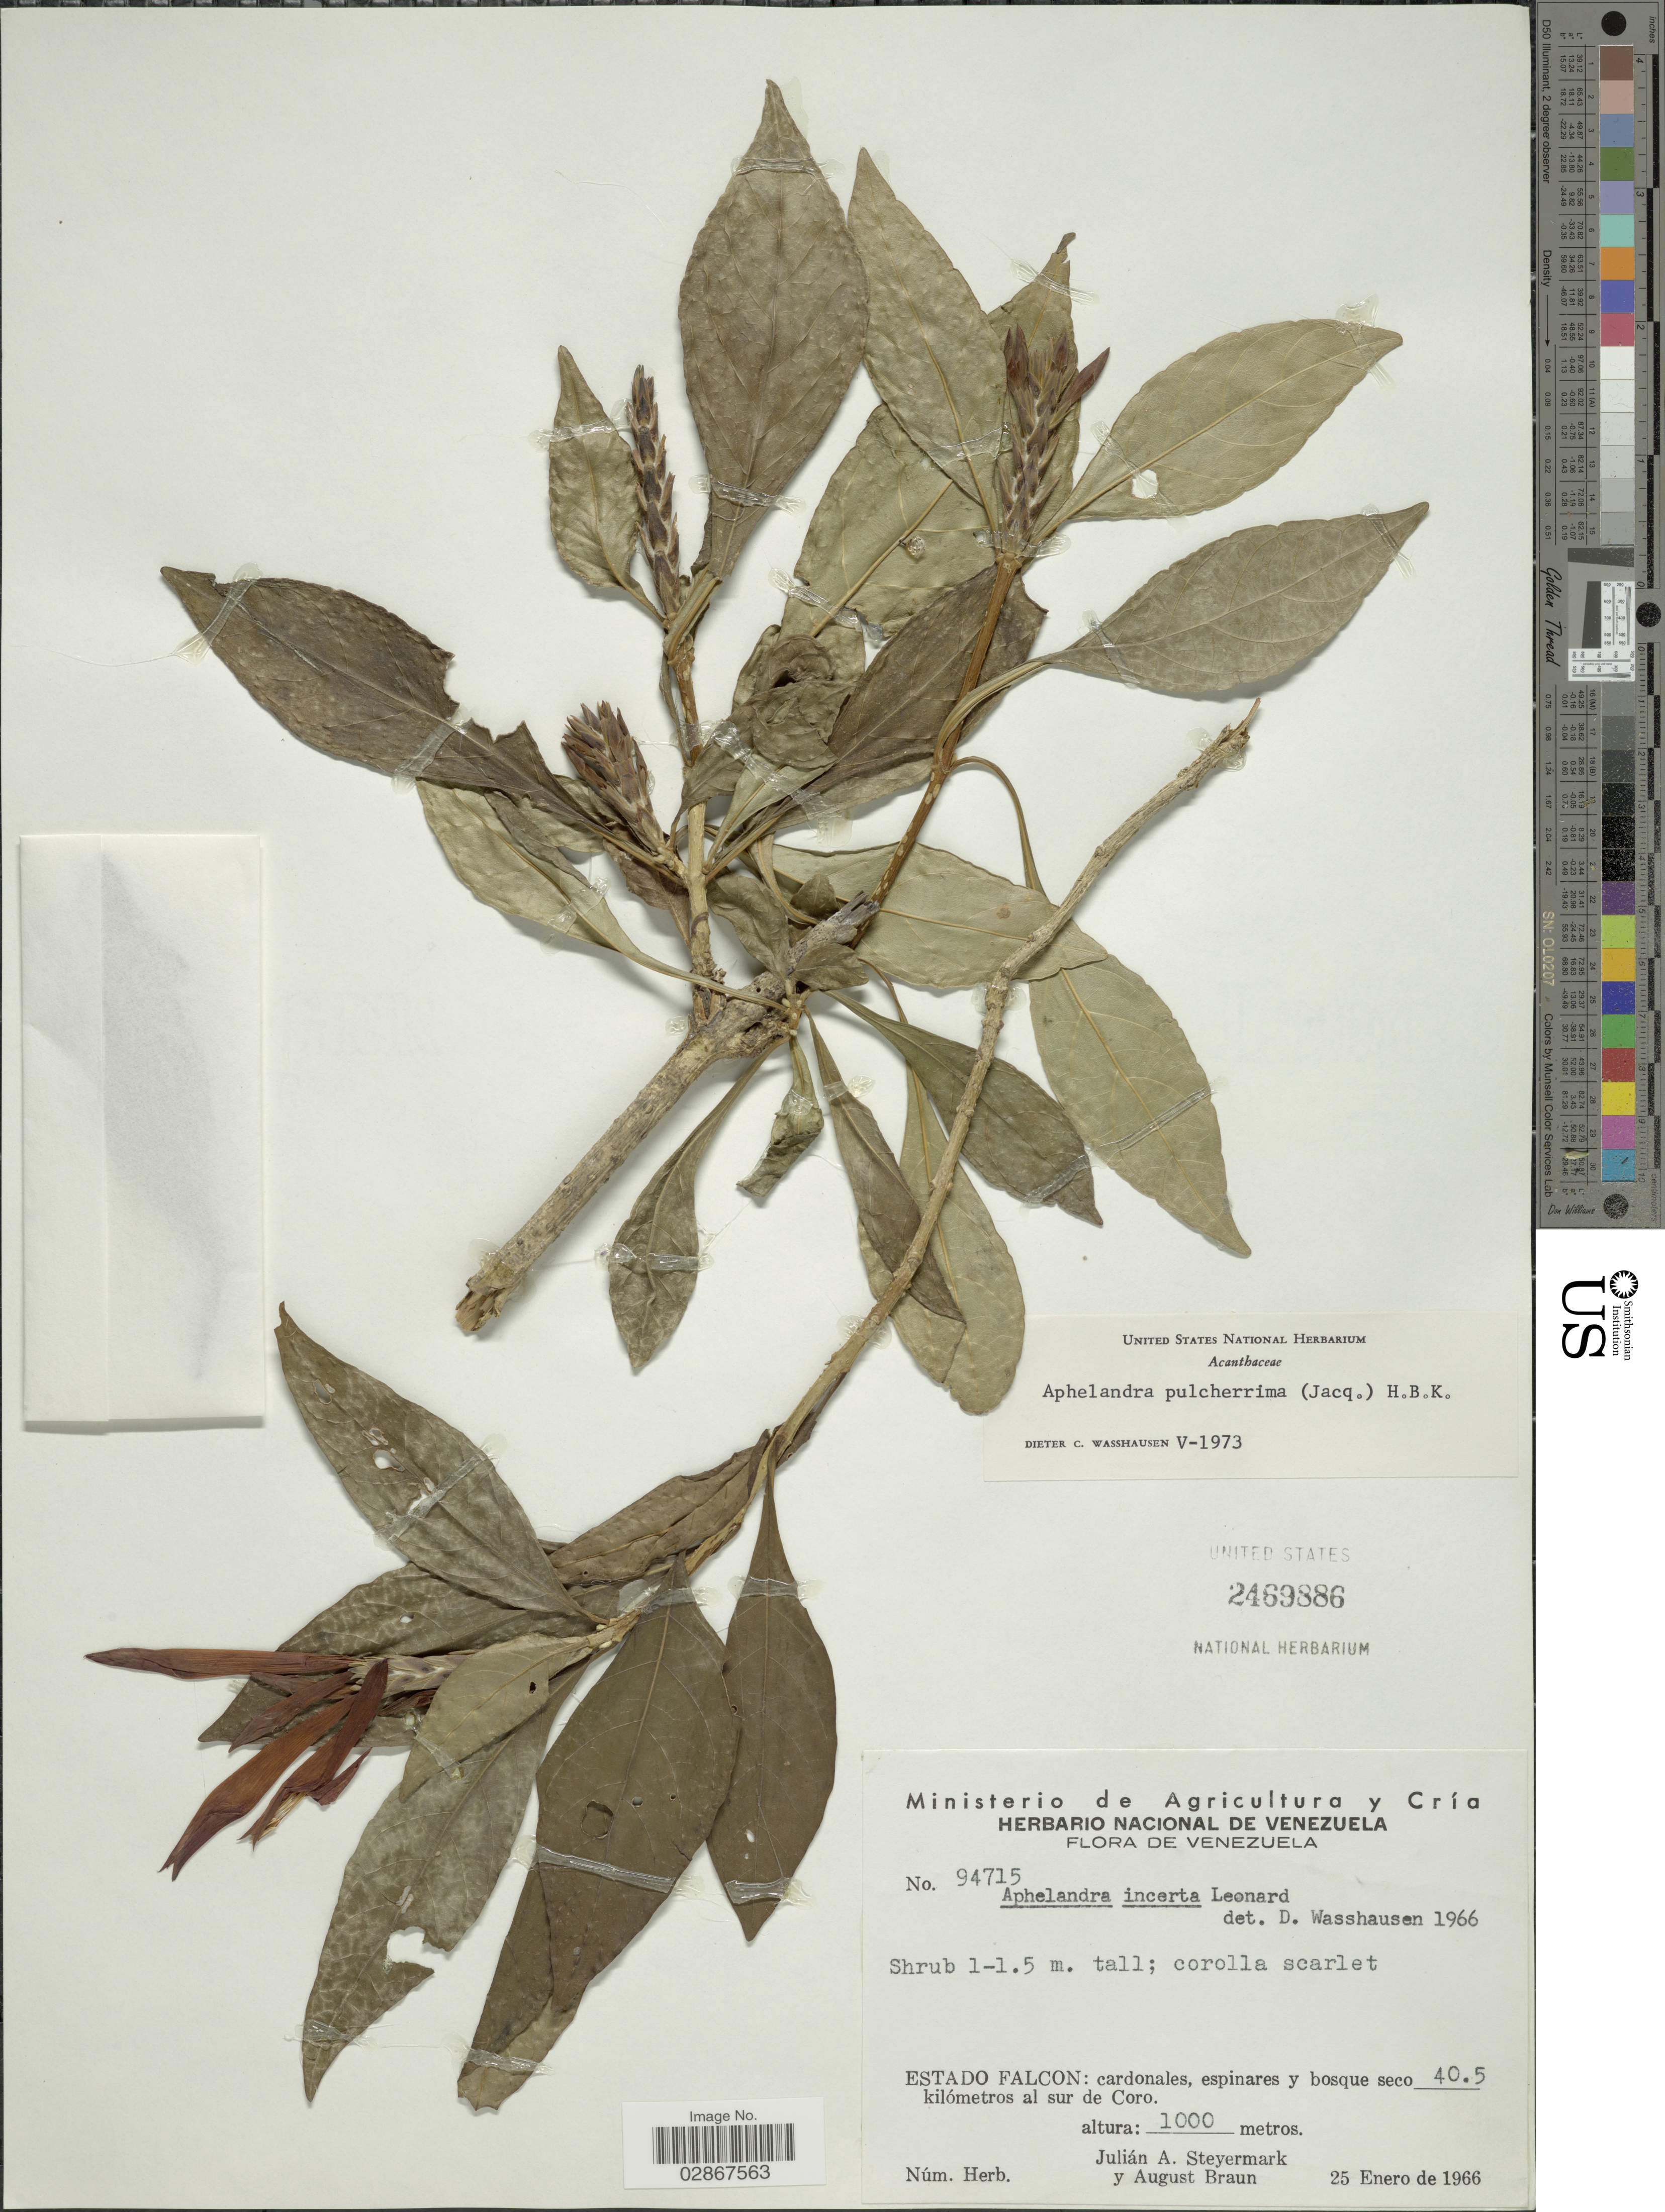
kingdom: Plantae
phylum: Tracheophyta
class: Magnoliopsida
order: Lamiales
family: Acanthaceae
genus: Aphelandra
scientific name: Aphelandra pulcherrima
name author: (Jacq.) Kunth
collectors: J. Steyermark & A. Braun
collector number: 94715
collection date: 1966-01-25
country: Venezuela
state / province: Falcón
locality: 40.5 kilómetros al sur de Coro.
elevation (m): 1000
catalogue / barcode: US 2469886